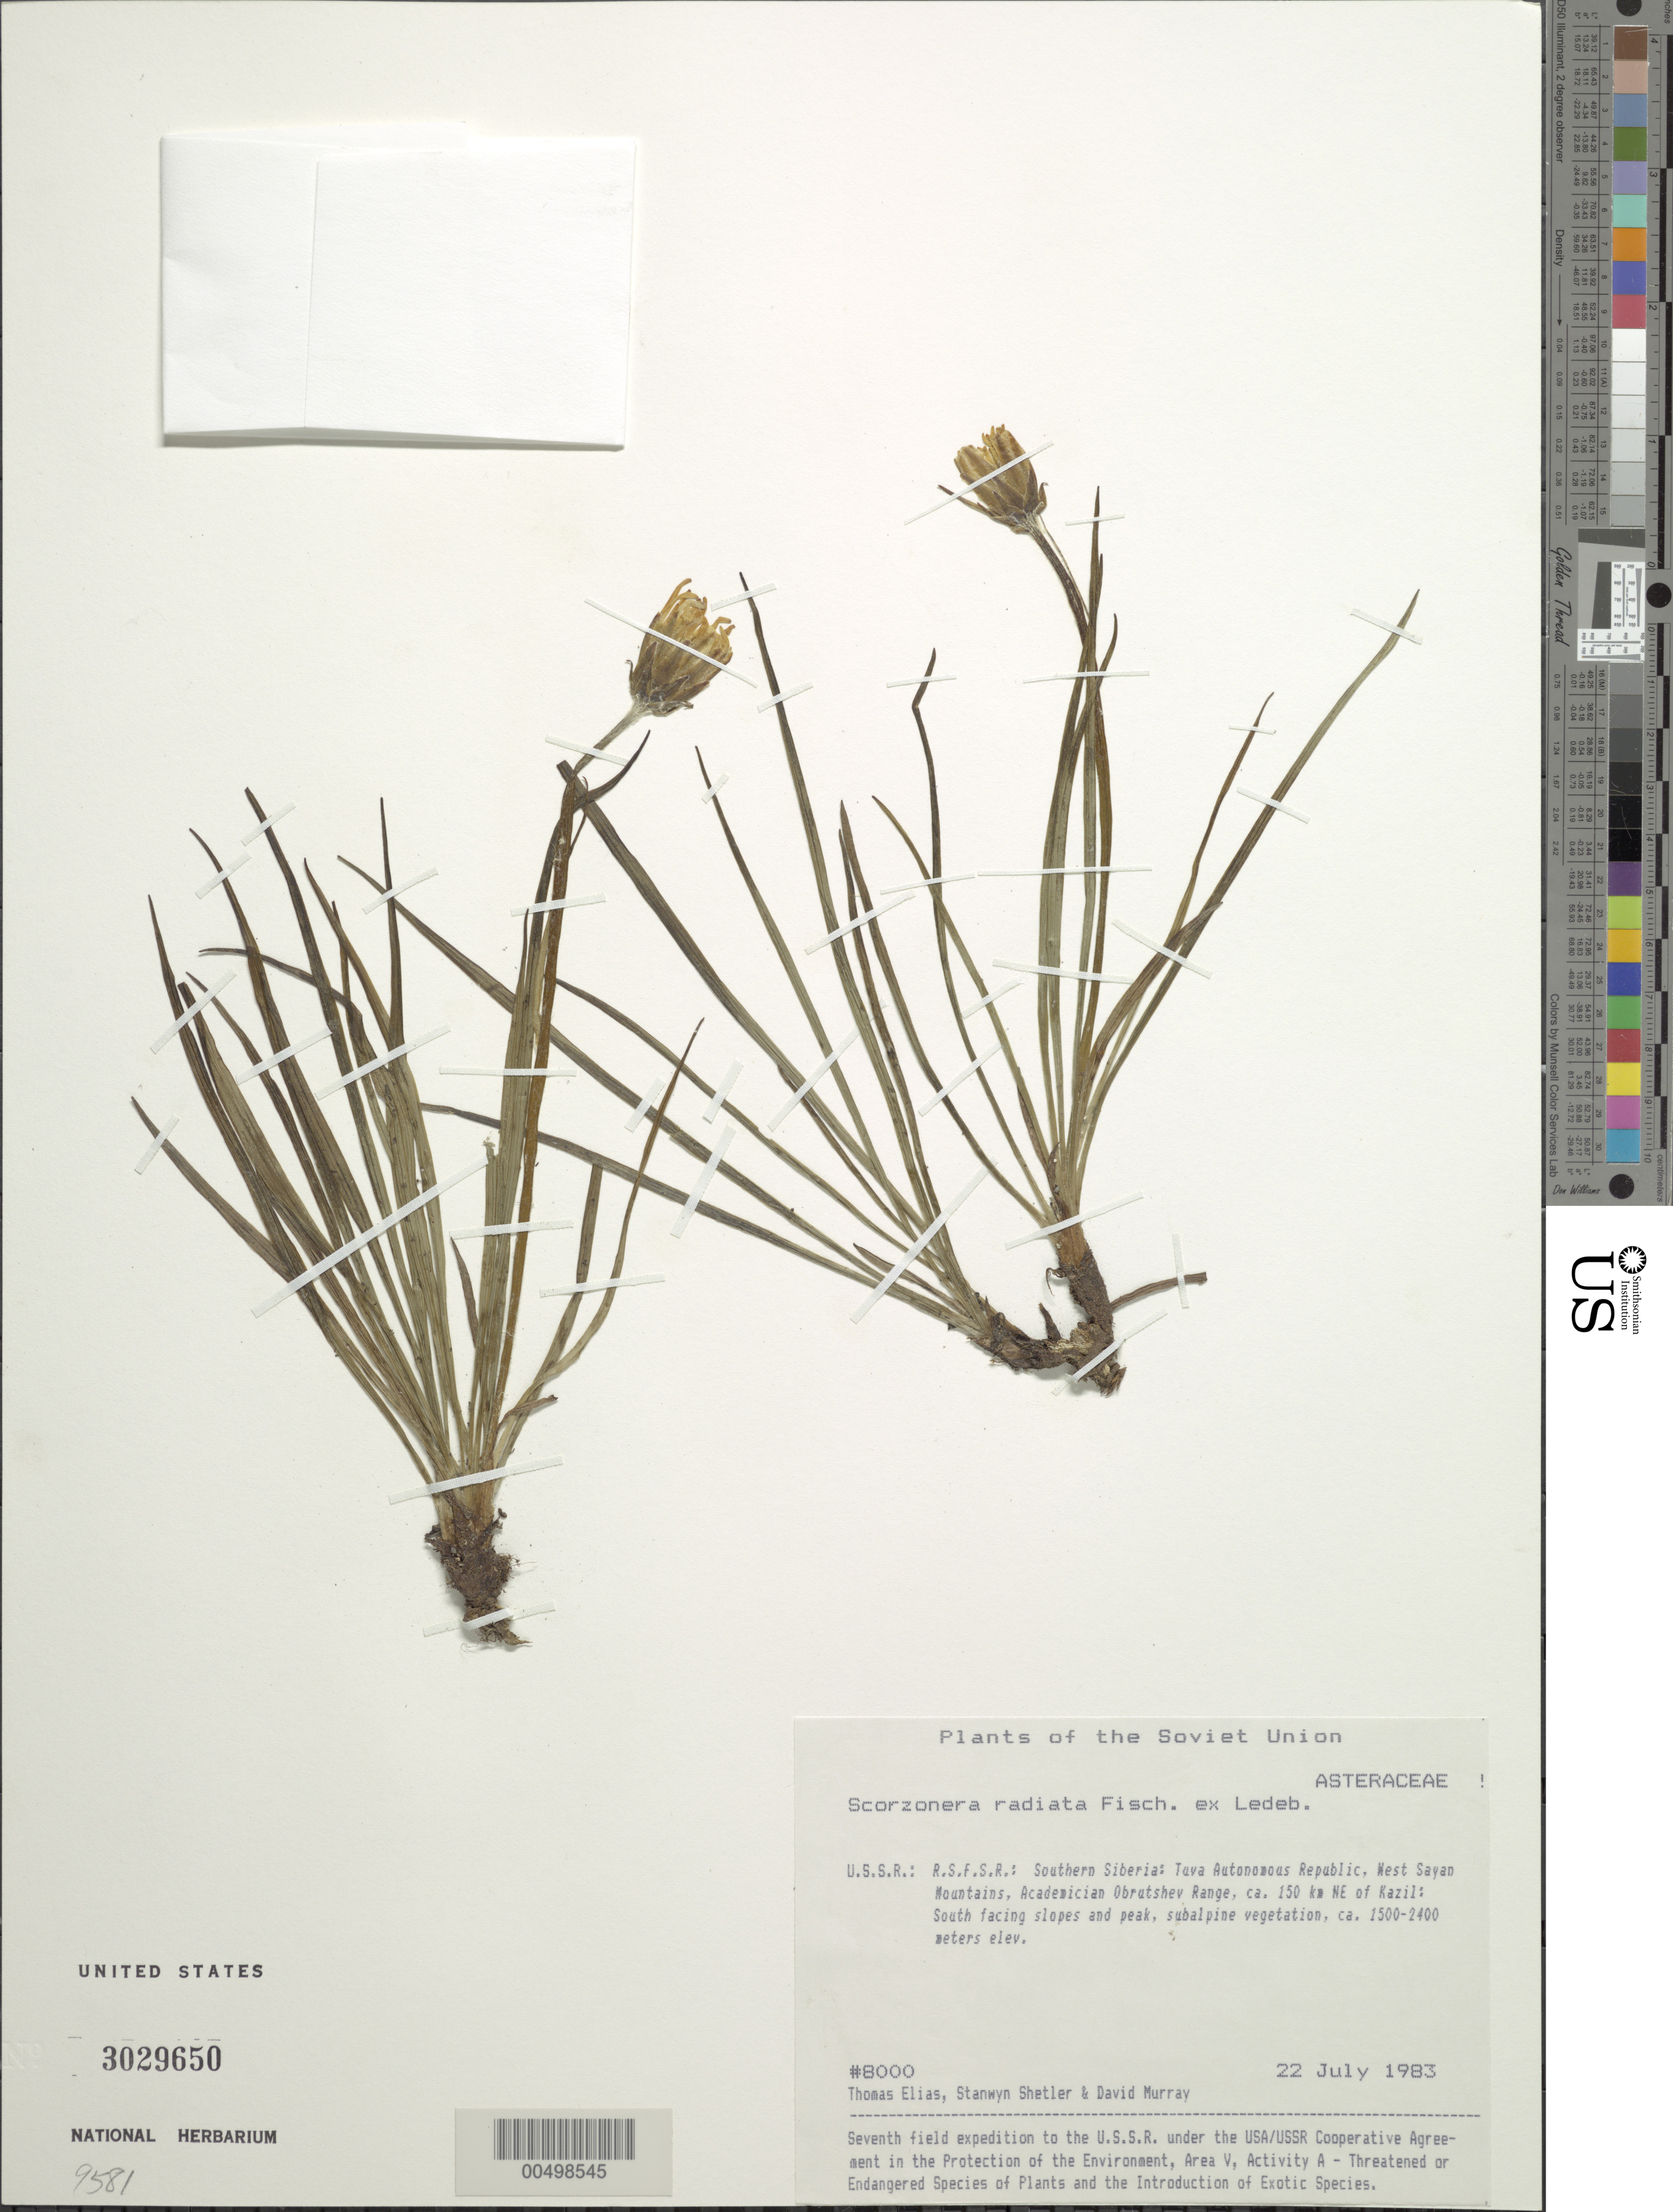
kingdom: Plantae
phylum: Tracheophyta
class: Magnoliopsida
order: Asterales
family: Asteraceae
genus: Scorzonera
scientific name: Scorzonera radiata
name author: Fisch. ex Ledeb.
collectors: T. Elias, S. Shetler & D. F. Murray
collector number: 8000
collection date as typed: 22 Jul 1983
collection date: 1983-07-22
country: Russian Federation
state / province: Tuva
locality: West Sayan Mountains, Academician Obrutshev Range, ca. 150 km NE of Kazil [Kyzyl]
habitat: south-facing slopes and peak, subalpine vegetation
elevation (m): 1500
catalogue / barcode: US 3029650